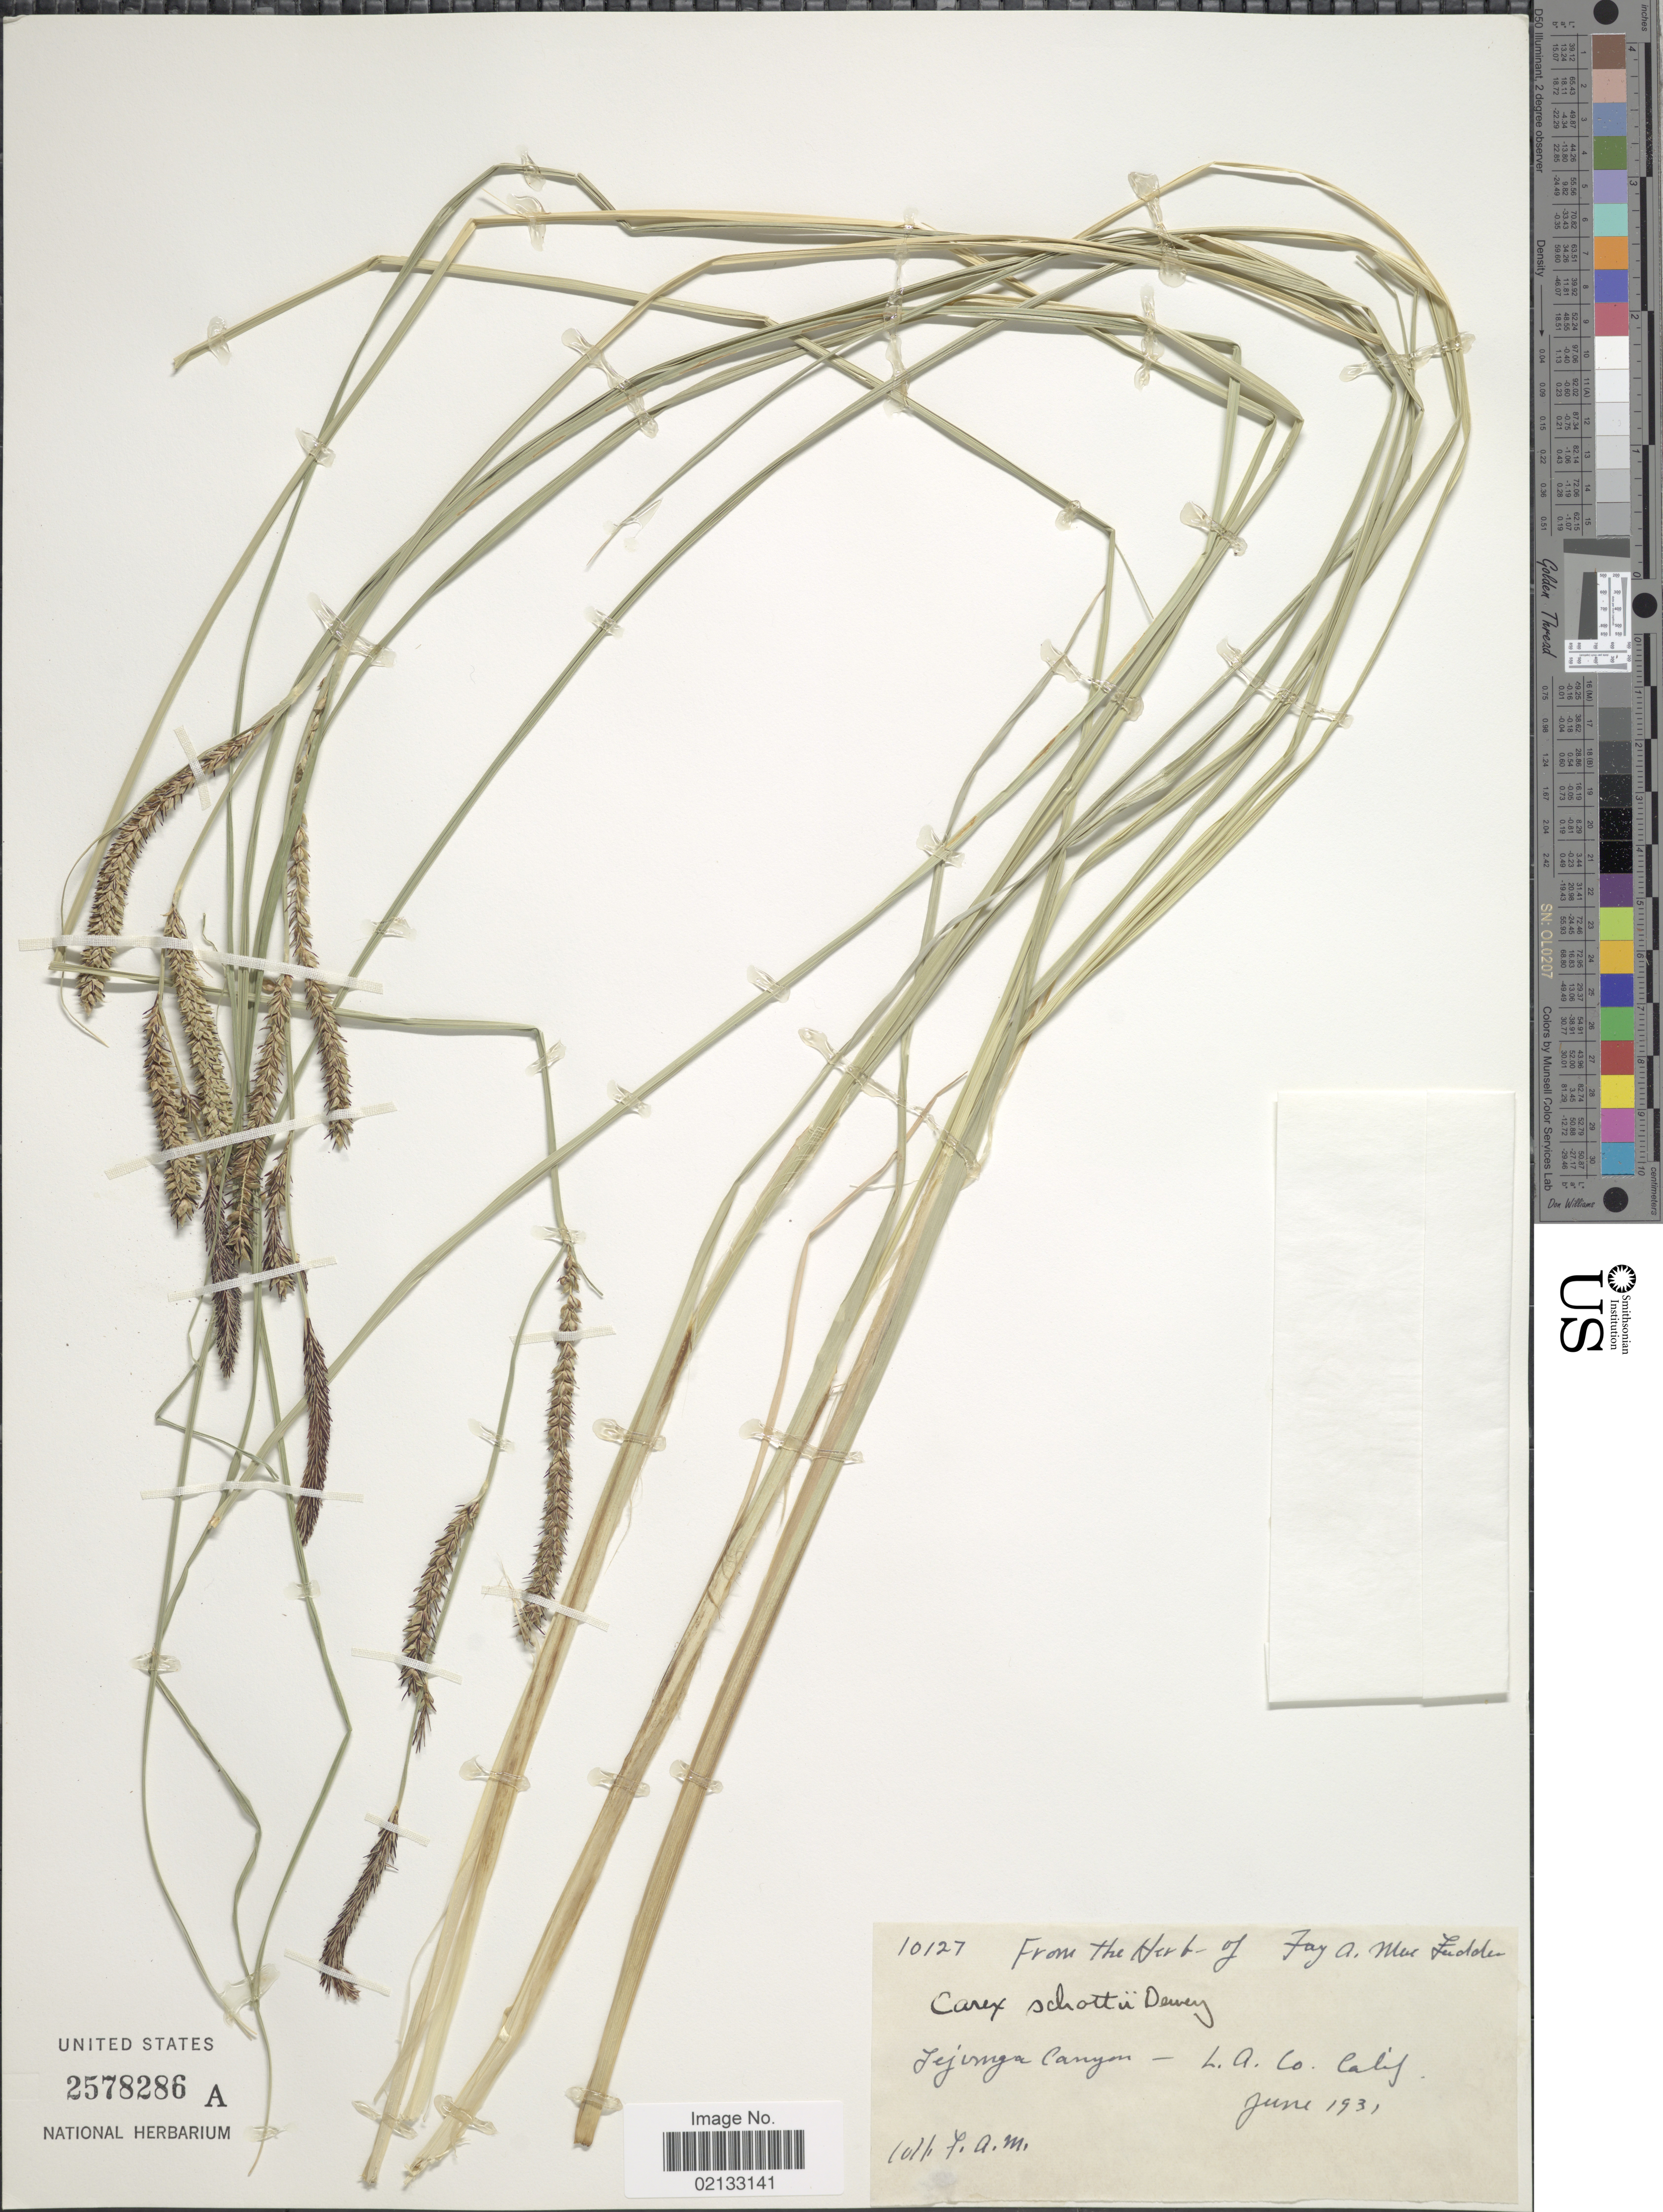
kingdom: Plantae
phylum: Tracheophyta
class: Liliopsida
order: Poales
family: Cyperaceae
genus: Carex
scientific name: Carex schottii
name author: Dewey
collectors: F. MacFadden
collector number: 10127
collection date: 1931-06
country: United States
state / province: California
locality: Jejimga Canyon - L.A. Co.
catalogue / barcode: US 2578286A